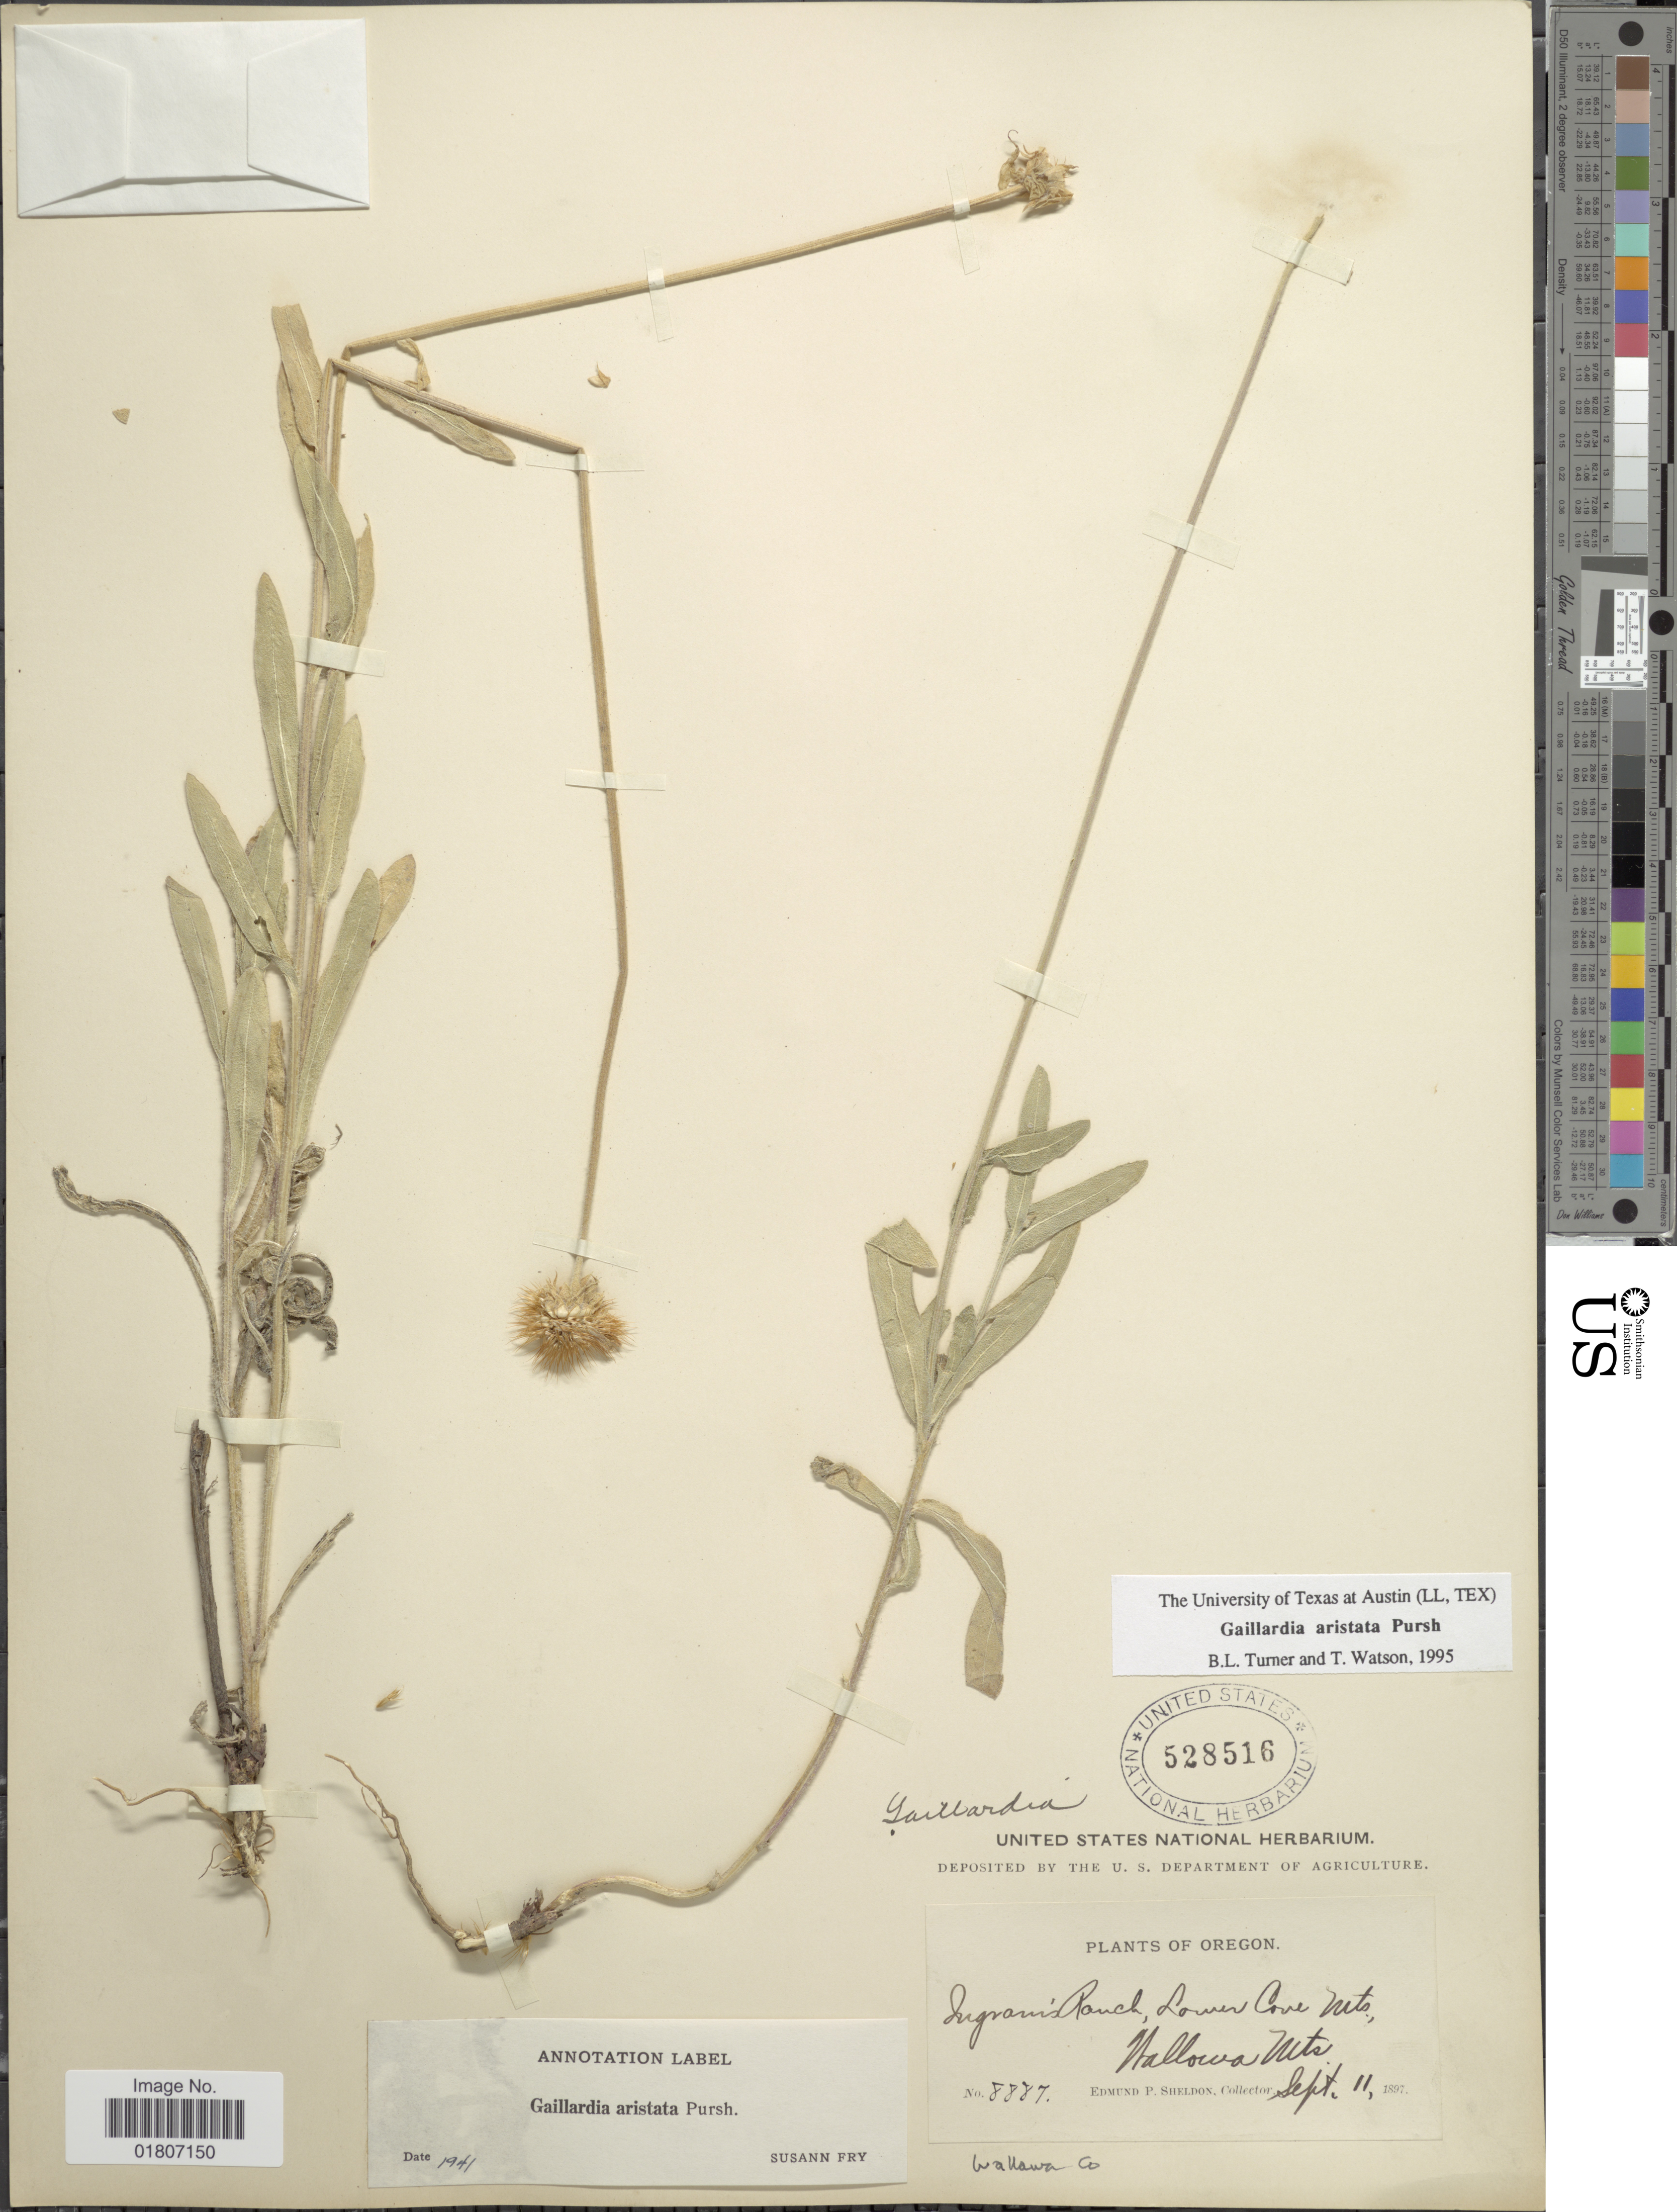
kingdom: Plantae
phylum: Tracheophyta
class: Magnoliopsida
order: Asterales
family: Asteraceae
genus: Gaillardia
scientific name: Gaillardia aristata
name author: Pursh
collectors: E. P. Sheldon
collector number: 8887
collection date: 1897-09-11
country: United States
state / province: Oregon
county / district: Wallowa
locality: Wallowa Mts. Wallowa Co.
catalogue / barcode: US 528516